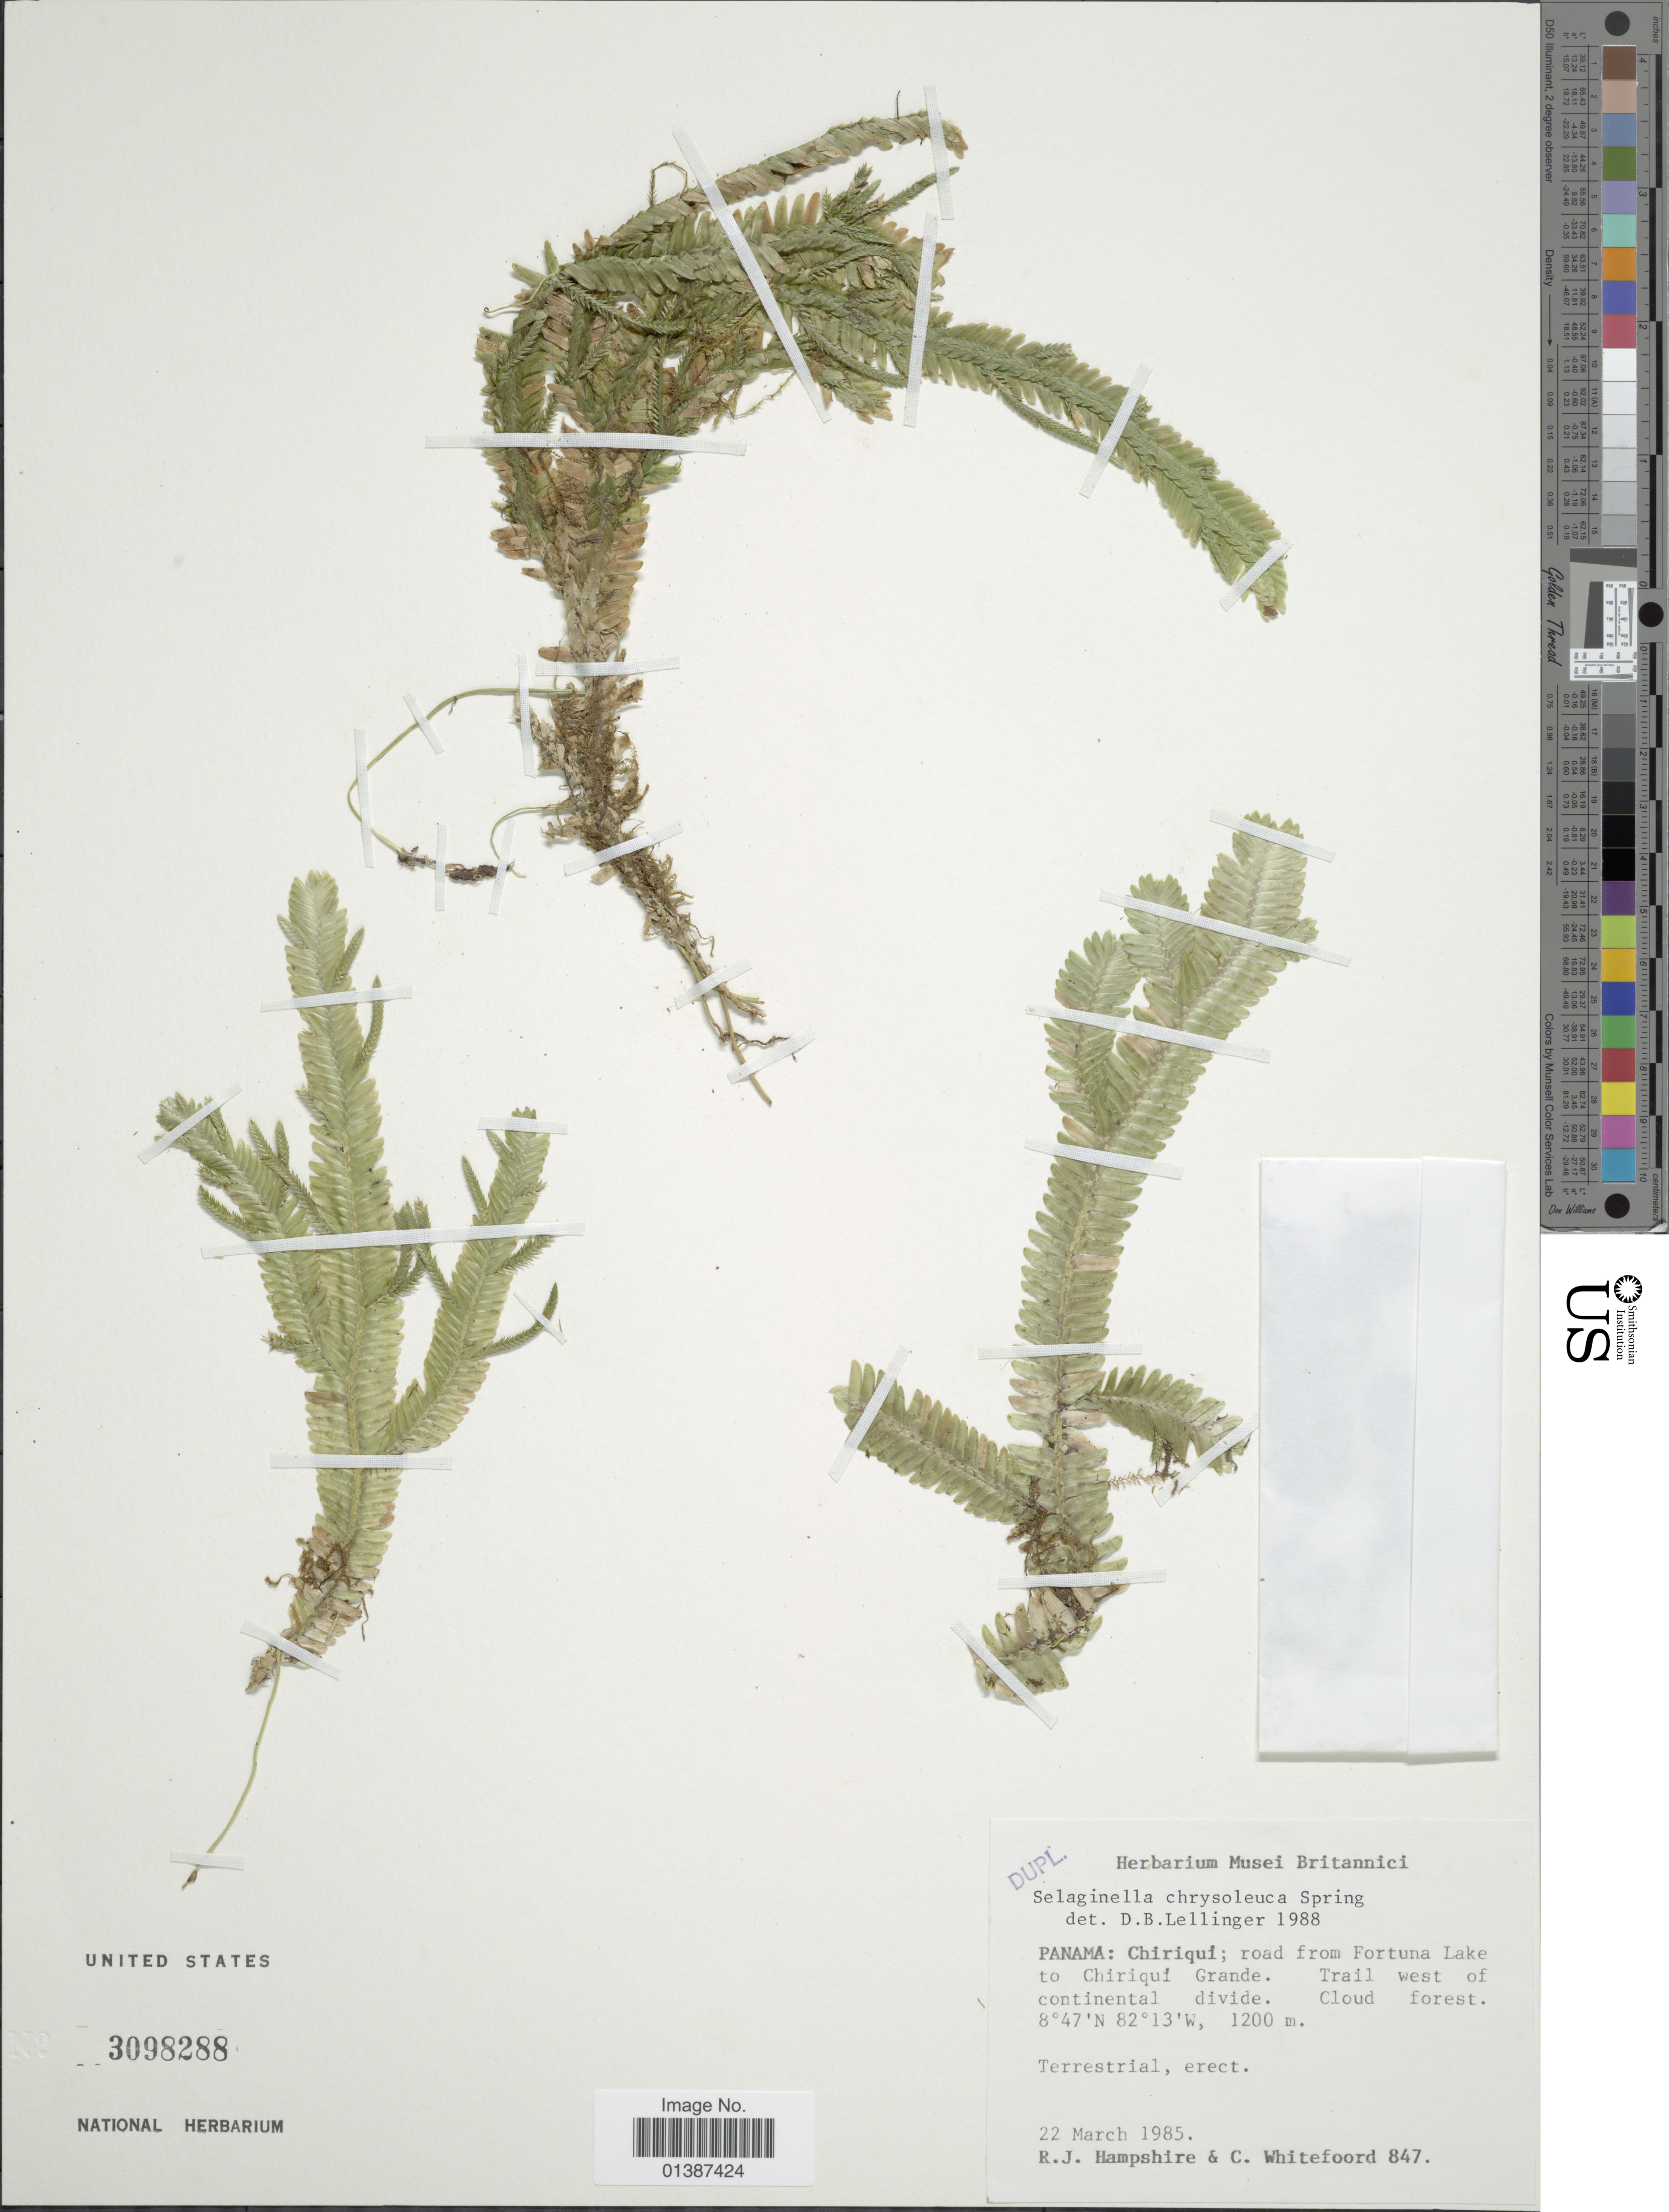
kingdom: Plantae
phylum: Tracheophyta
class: Lycopodiopsida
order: Selaginellales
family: Selaginellaceae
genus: Selaginella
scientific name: Selaginella chrysoleuca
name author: Spring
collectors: R. Hampshire & C. Whitefoord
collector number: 847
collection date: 1985-03-22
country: Panama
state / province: Chiriqui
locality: Road from Fortuna Lake to Chiriqui Grande. Trail west of continental divide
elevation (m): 1200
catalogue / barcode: US 3098288